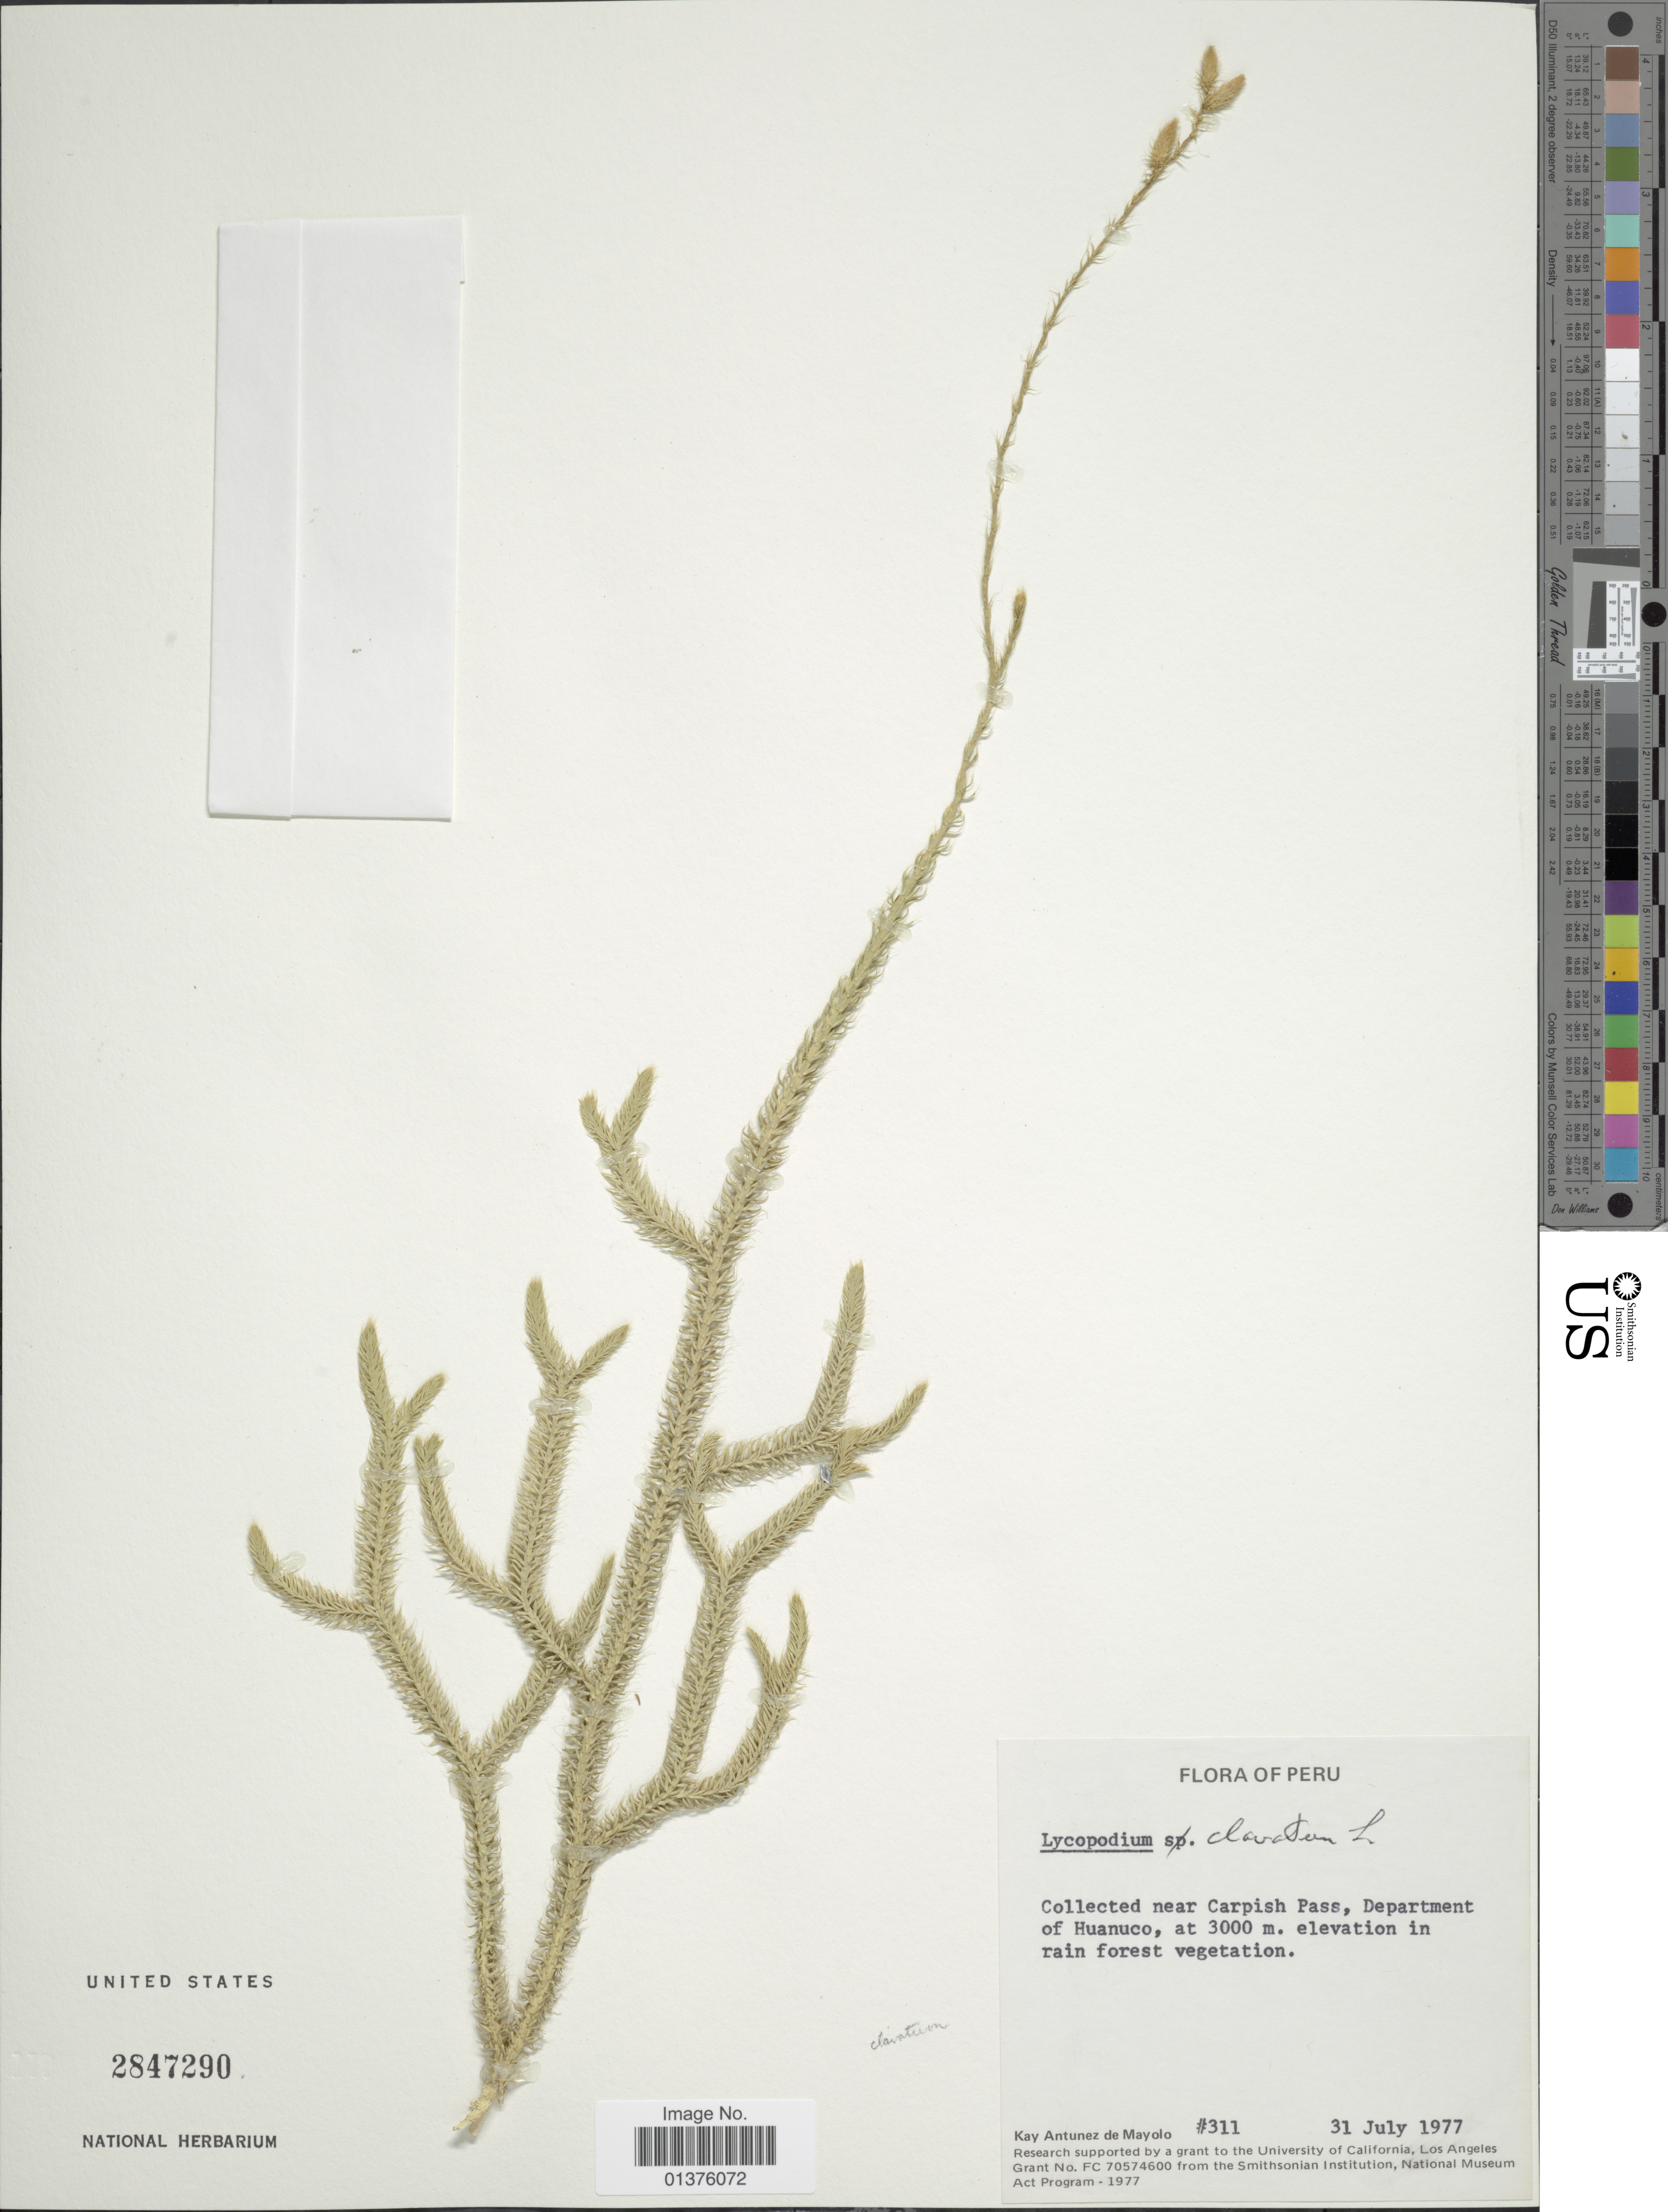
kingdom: Plantae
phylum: Tracheophyta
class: Lycopodiopsida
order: Lycopodiales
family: Lycopodiaceae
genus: Lycopodium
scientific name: Lycopodium clavatum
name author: L.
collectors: K. Antunez de Mayolo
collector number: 311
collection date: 1977-07-31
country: Peru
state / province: Huánuco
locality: Near Carpish Pass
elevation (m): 300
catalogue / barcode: US 2847290